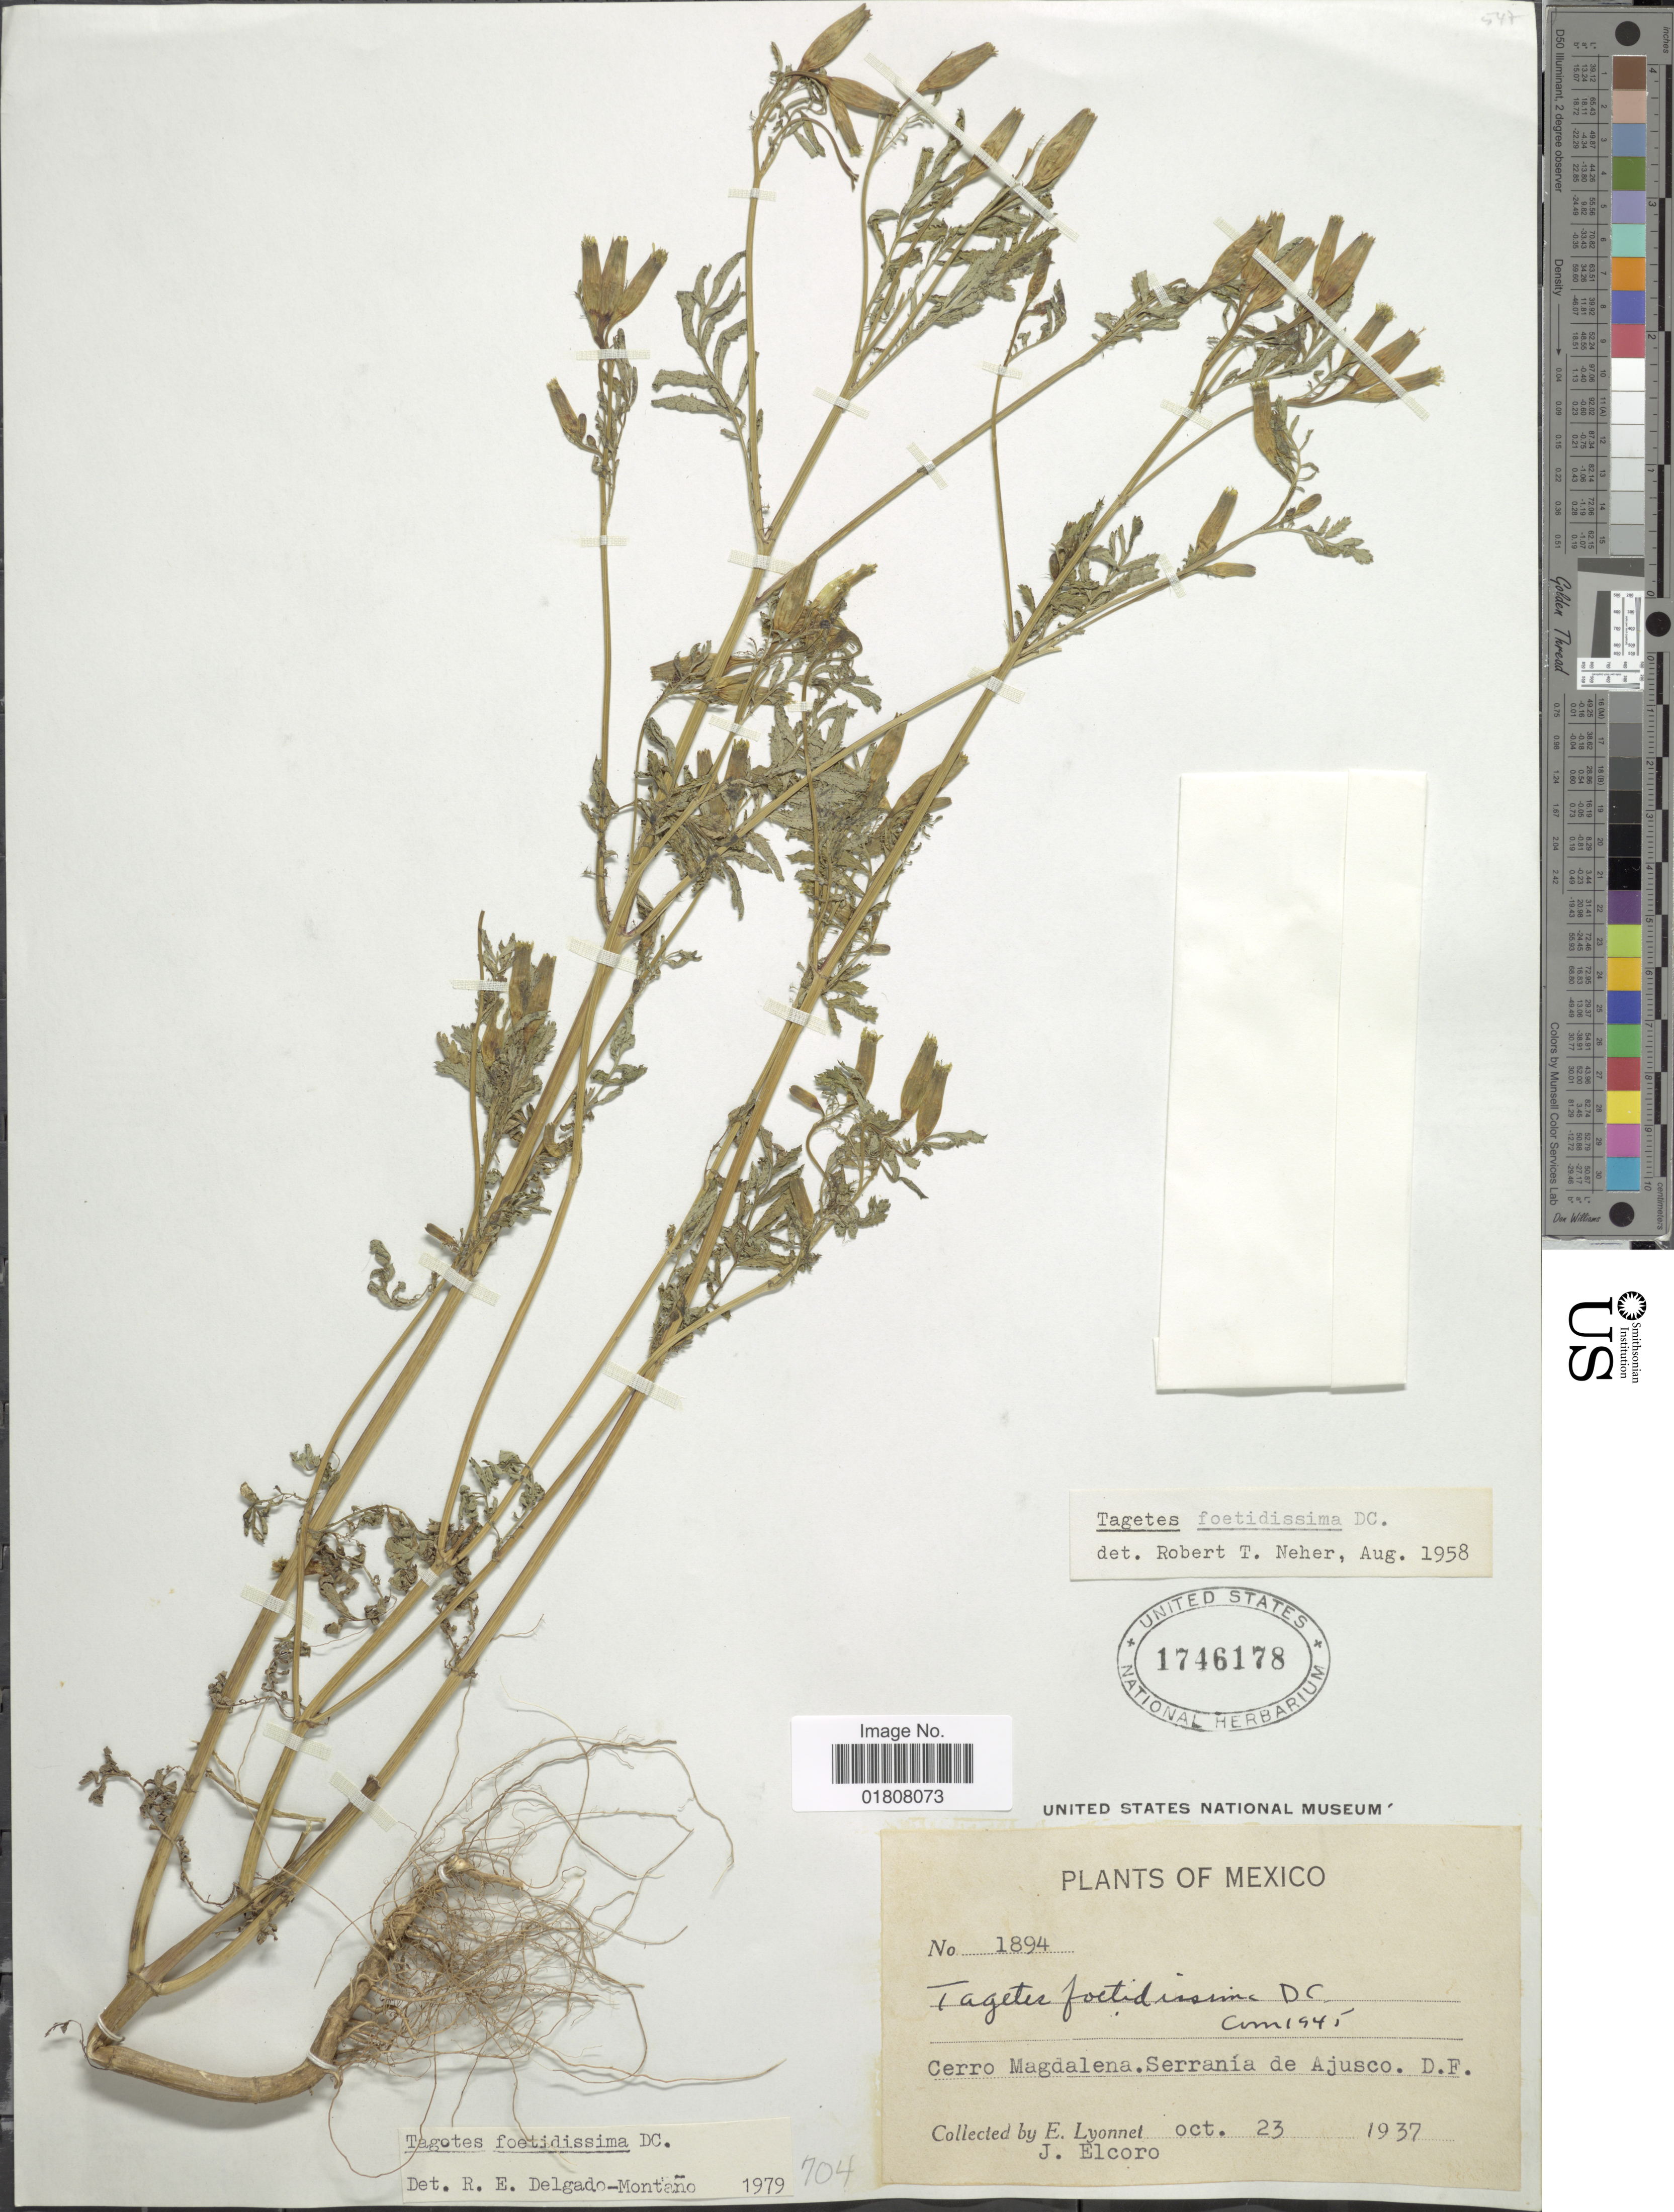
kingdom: Plantae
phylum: Tracheophyta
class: Magnoliopsida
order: Asterales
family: Asteraceae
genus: Tagetes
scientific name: Tagetes foetidissima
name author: DC.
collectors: E. Lyonnet & J. Elcoro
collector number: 1894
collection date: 1937-10-23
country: Mexico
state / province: Distrito Federal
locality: Cerro Magdalena, Serrania de Ajusco, D. F.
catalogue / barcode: US 1746178